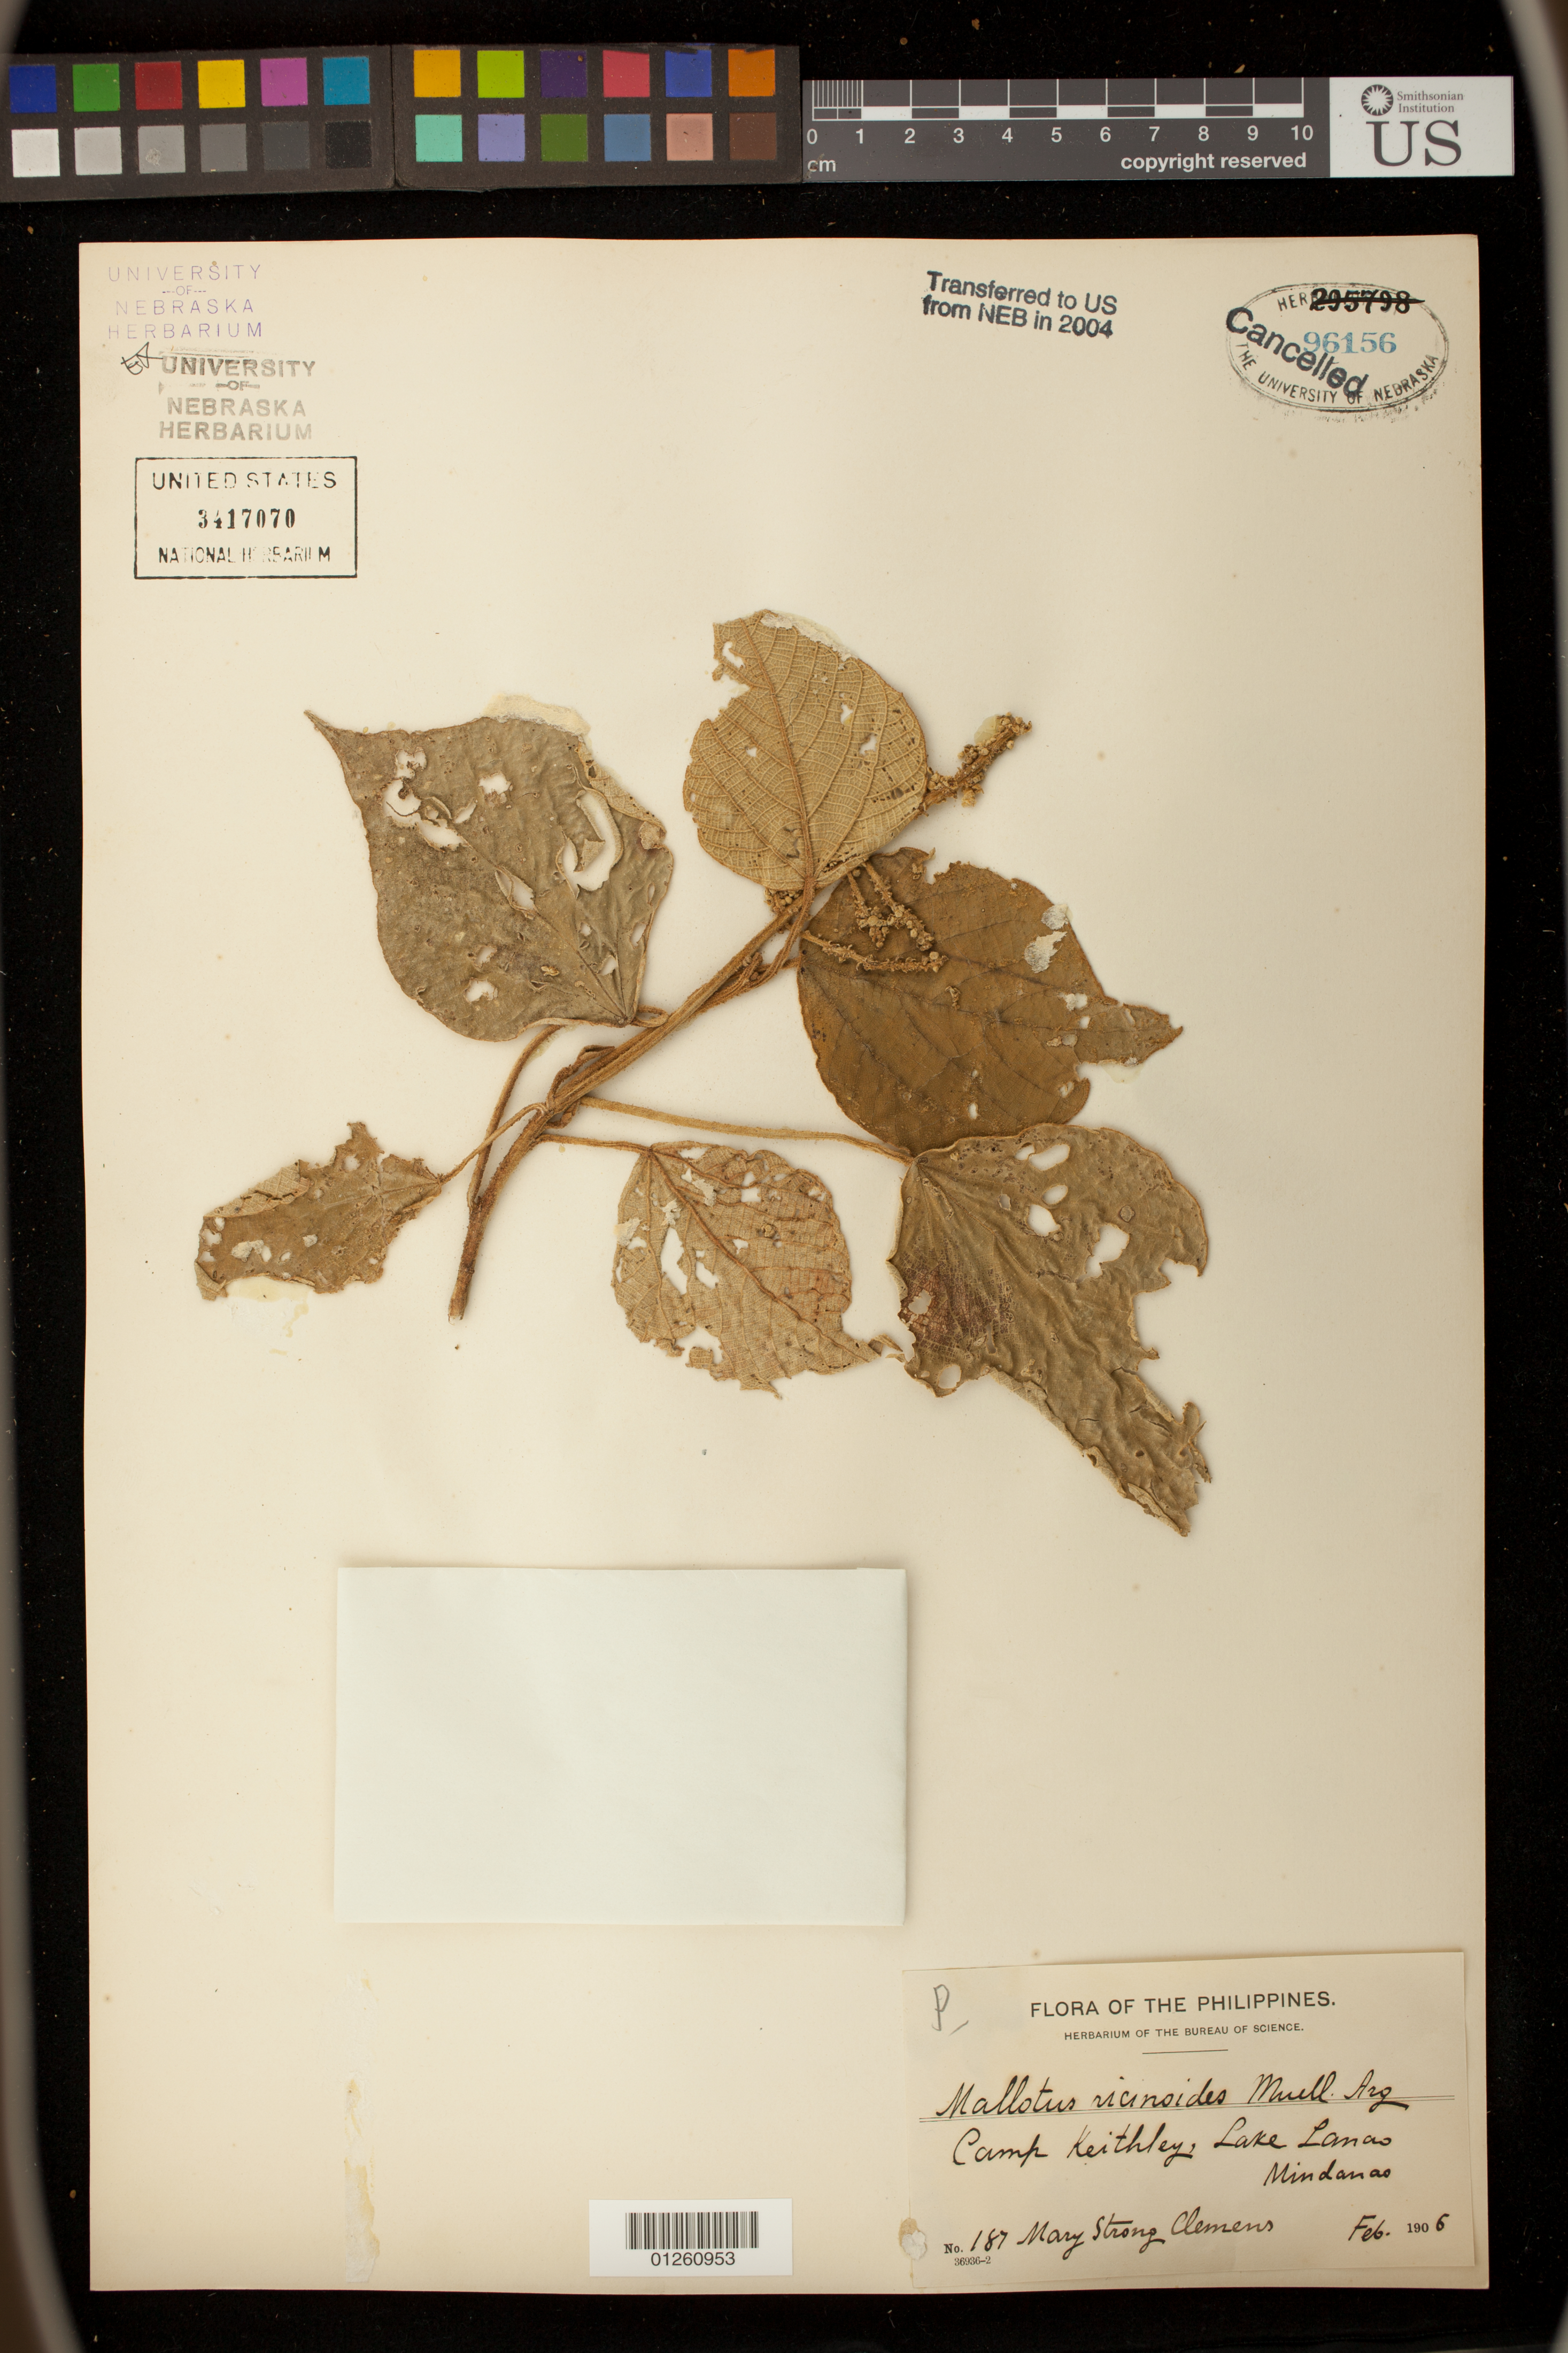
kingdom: Plantae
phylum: Tracheophyta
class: Magnoliopsida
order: Malpighiales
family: Euphorbiaceae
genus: Mallotus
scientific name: Mallotus ricinoides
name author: (Pers.) Müll. Arg.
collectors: M. S. Clemens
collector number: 187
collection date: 1906-02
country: Philippines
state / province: Muslim Mindanao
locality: Camp Keithley, Lake Lanao, Mindanao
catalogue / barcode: US 3417070